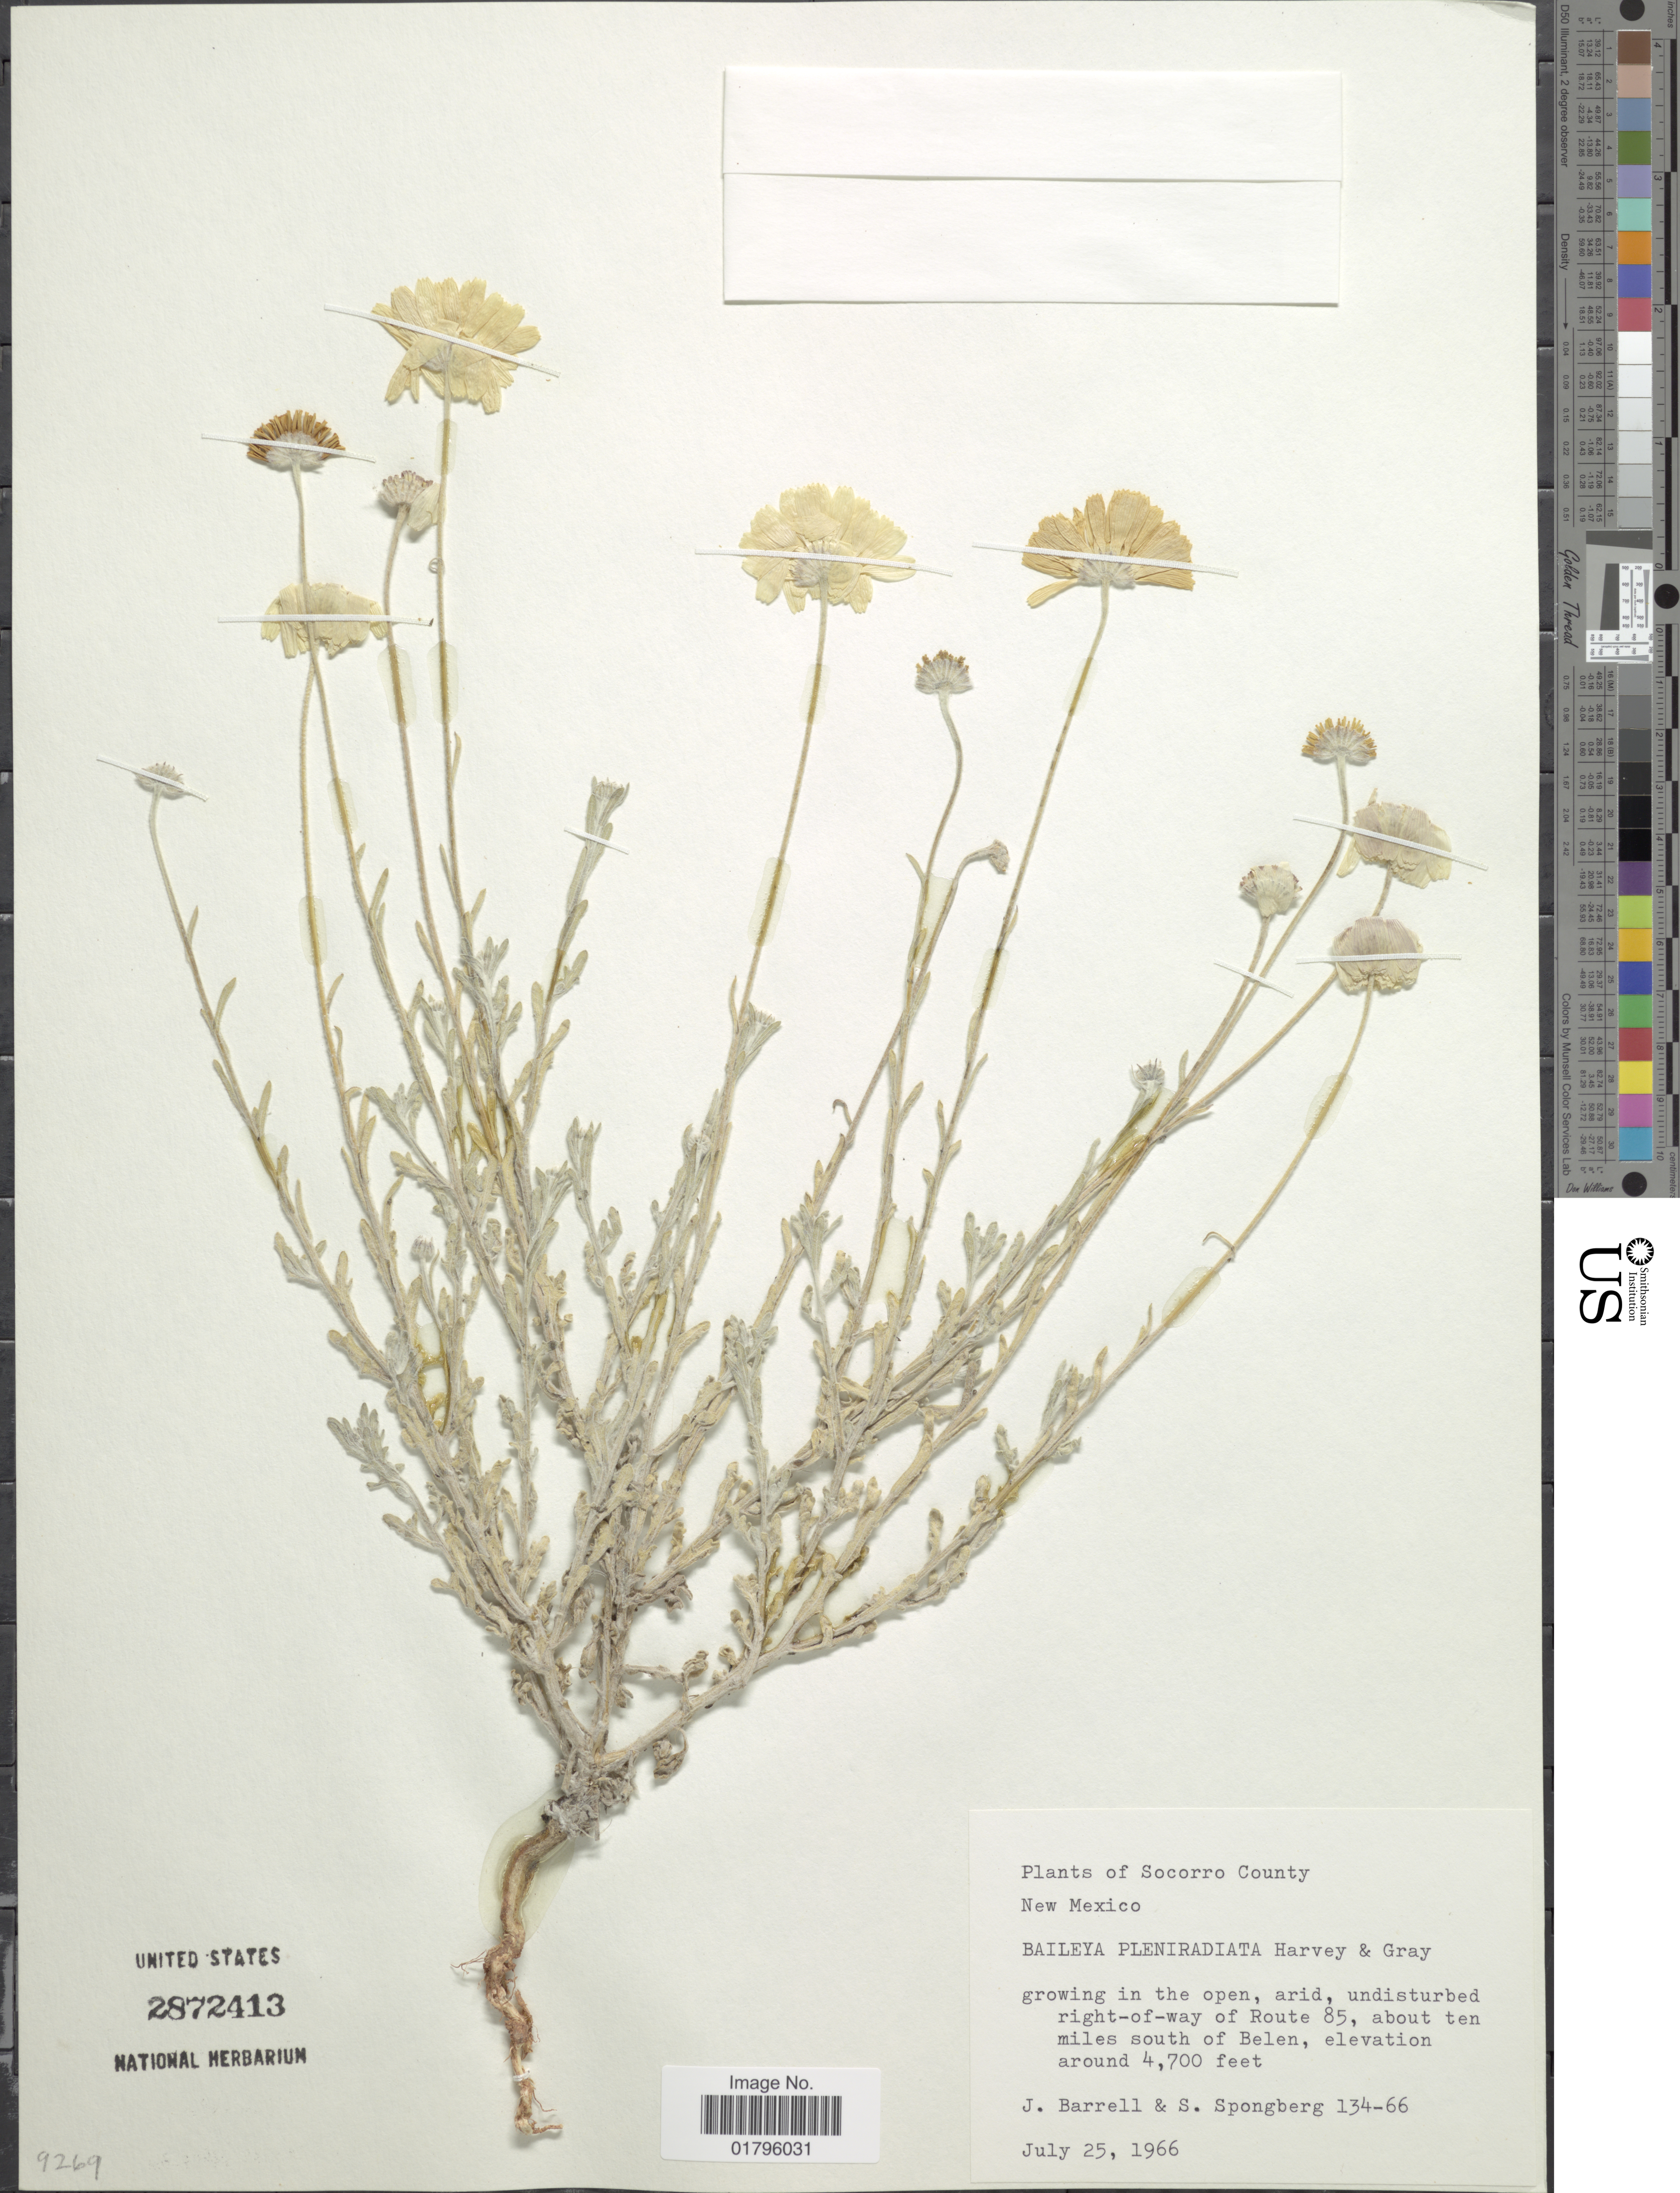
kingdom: Plantae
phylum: Tracheophyta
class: Magnoliopsida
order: Asterales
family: Asteraceae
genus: Baileya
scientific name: Baileya pleniradiata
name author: Harv. & A. Gray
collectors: J. Barrell & S. A.Spongberg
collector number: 134-66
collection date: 1966-07-25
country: United States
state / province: New Mexico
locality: Socorro County, New Mexico. right-of-way of Route 85, about ten miles south of Belen.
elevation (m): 1433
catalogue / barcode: US 2872413